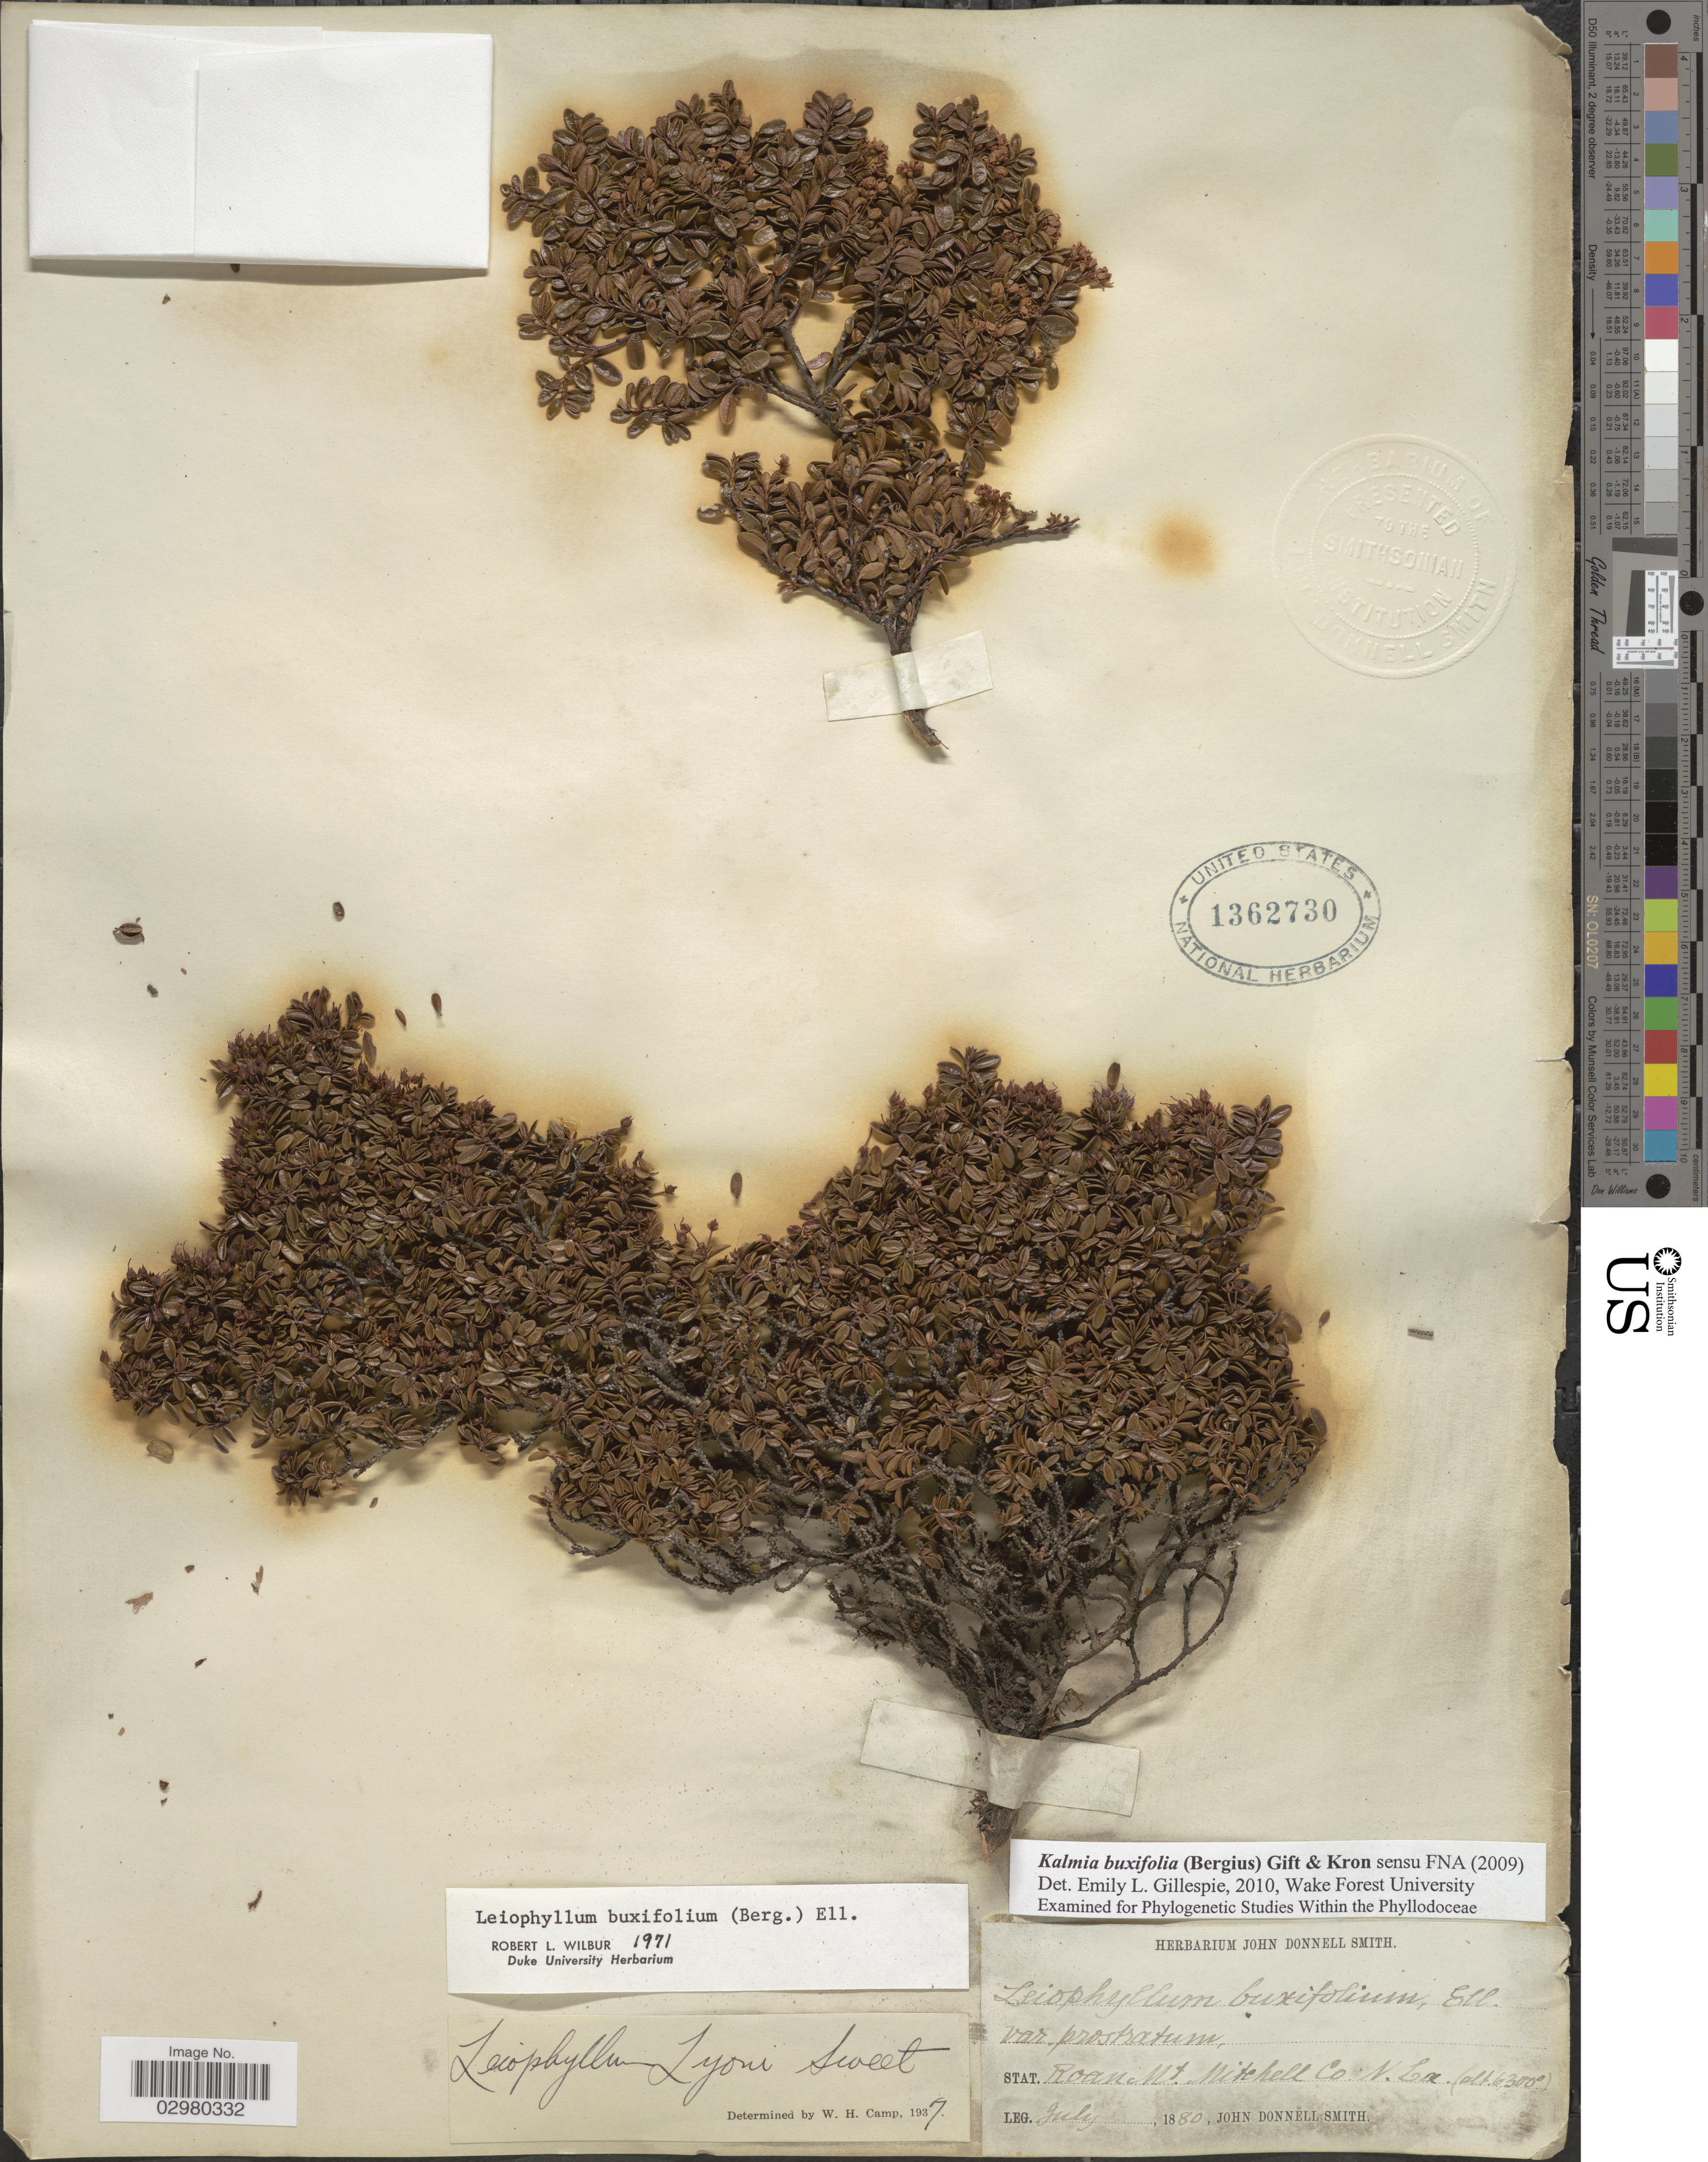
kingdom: Plantae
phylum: Tracheophyta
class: Magnoliopsida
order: Ericales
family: Ericaceae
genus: Leiophyllum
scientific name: Leiophyllum buxifolium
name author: (Bergius) Elliott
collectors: J. Donnell Smith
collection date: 1880-07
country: United States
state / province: North Carolina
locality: Stat. Roan Mt. Mitchell Co.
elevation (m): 1920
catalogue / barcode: US 1362730